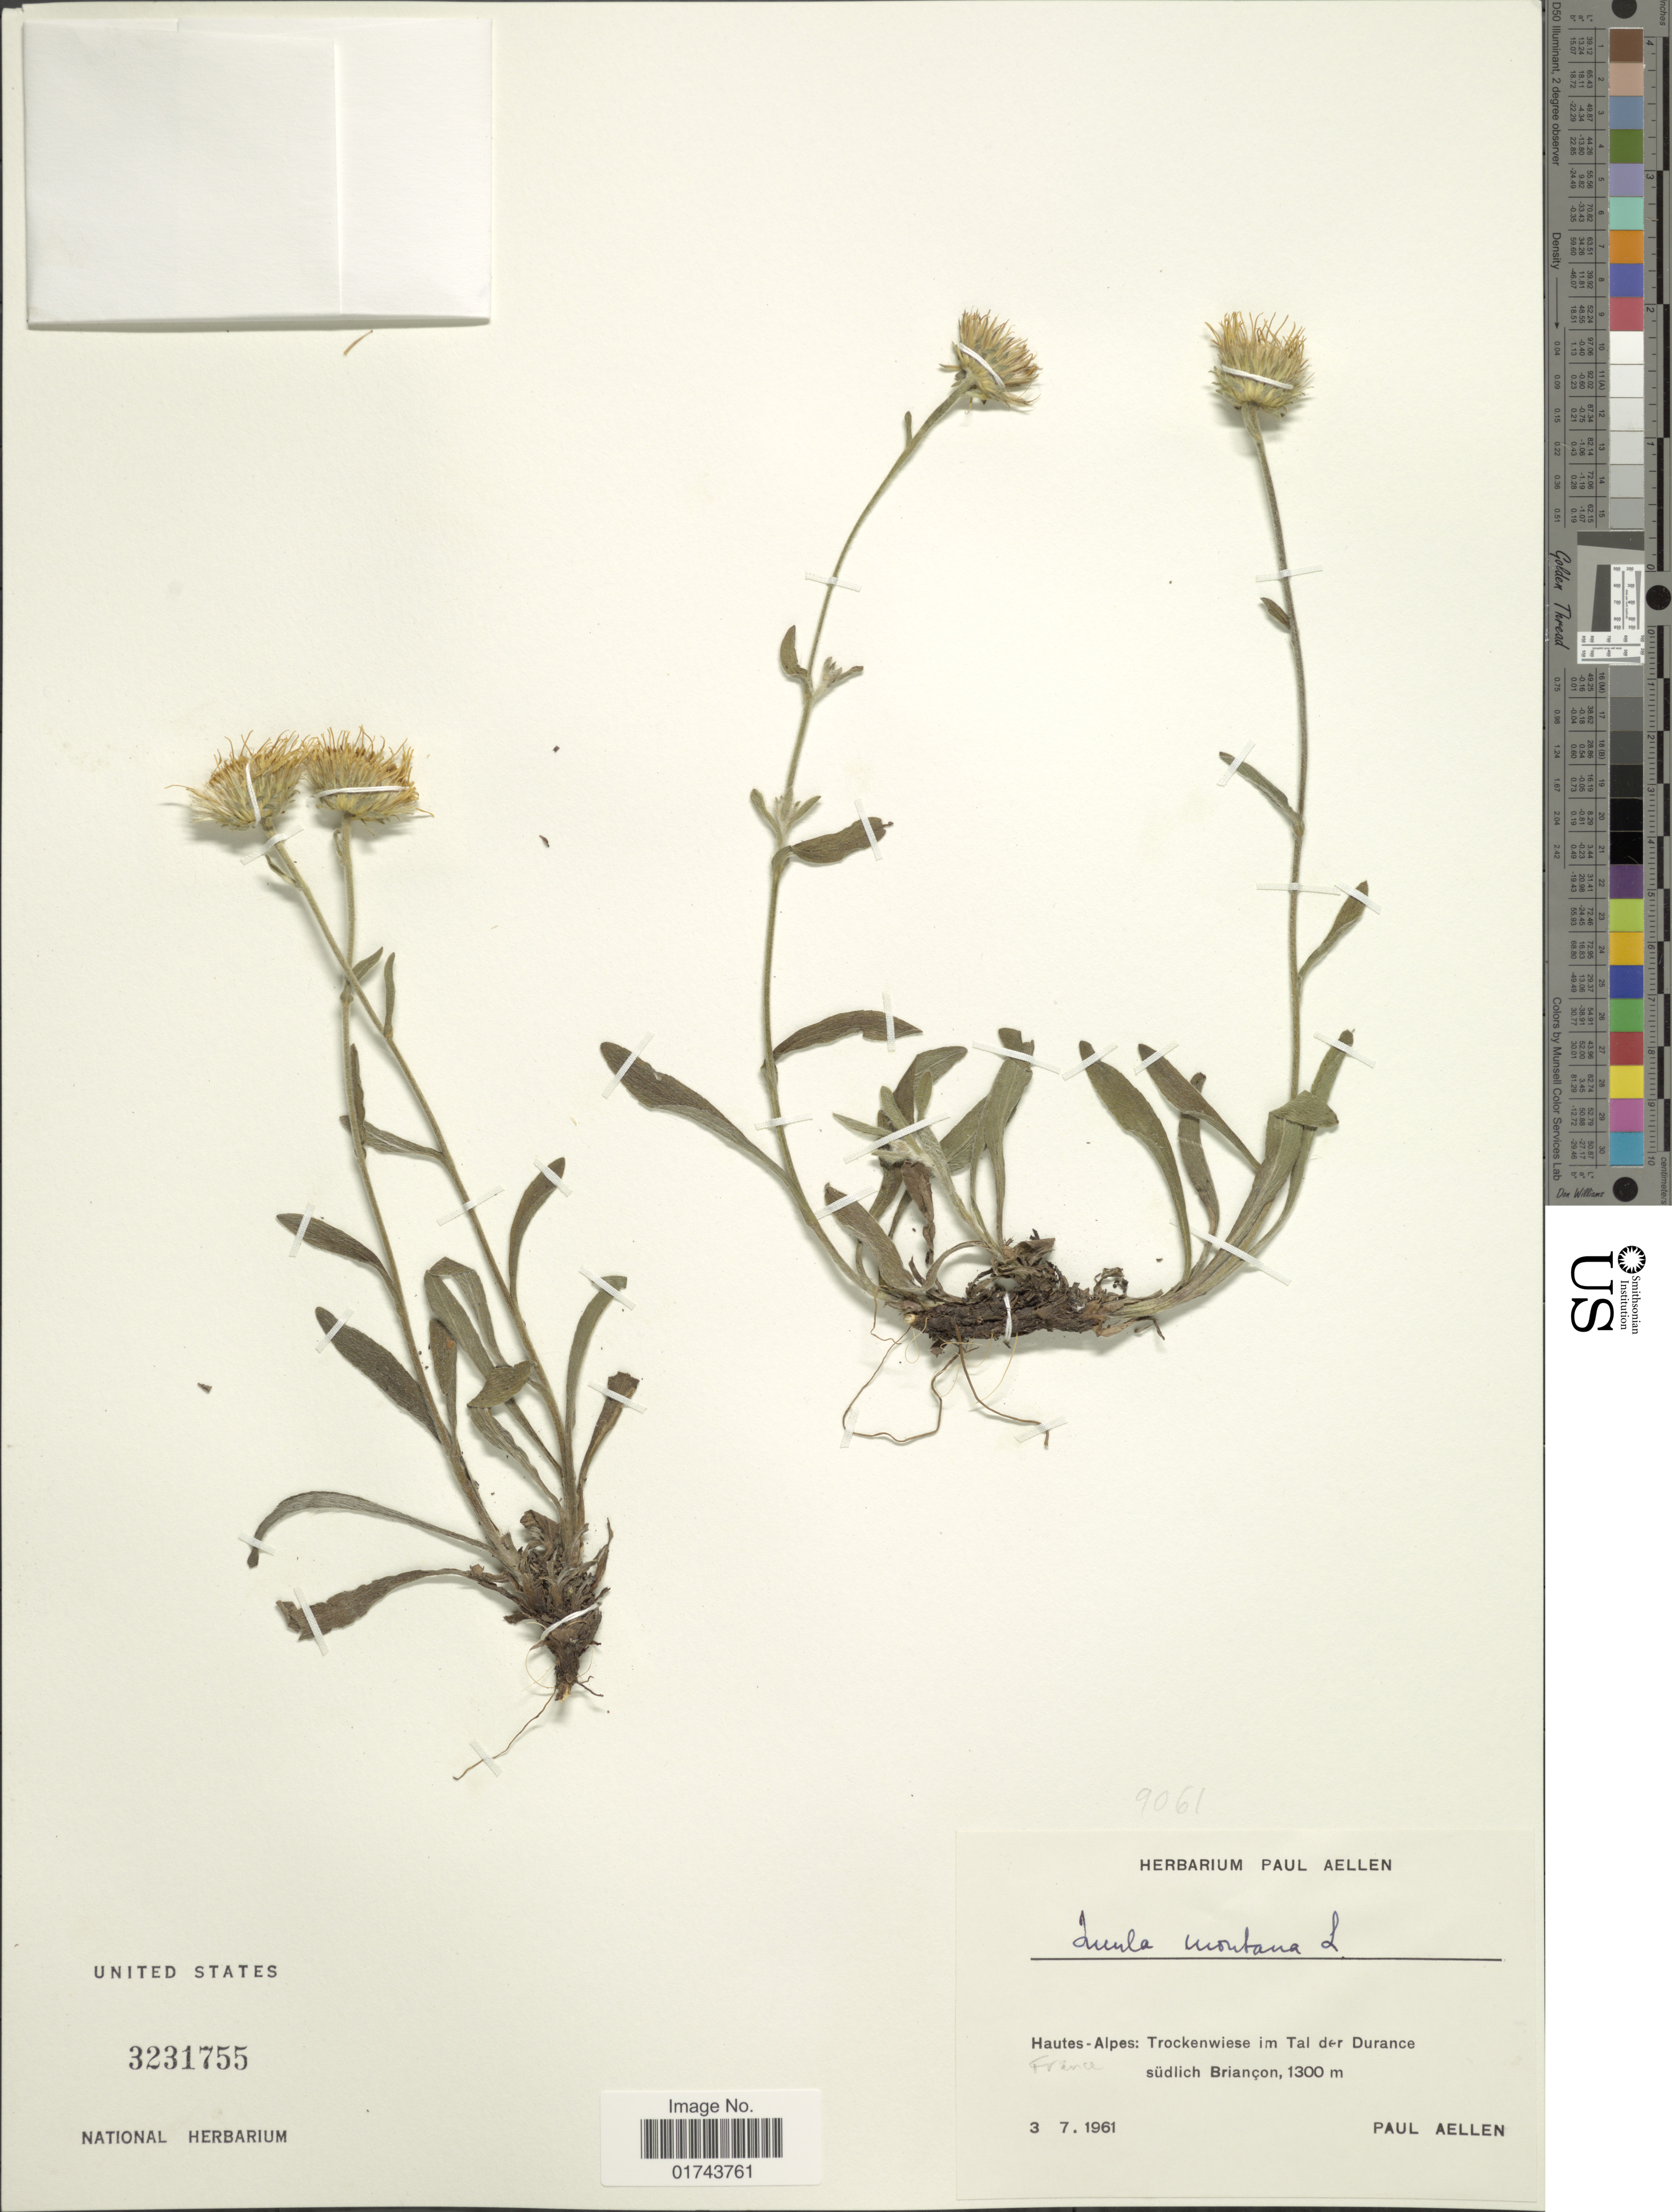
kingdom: Plantae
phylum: Tracheophyta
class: Magnoliopsida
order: Asterales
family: Asteraceae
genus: Inula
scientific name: Inula montana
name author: L.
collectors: P. Aellen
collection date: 1961-07-03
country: France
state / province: Provence-Alpes-Côte d'Azur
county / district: Hautes-Alpes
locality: Hautes- Alpes: Trockenwiese im Tal der Durance sudlich Briancon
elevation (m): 1300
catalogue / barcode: US 3231755